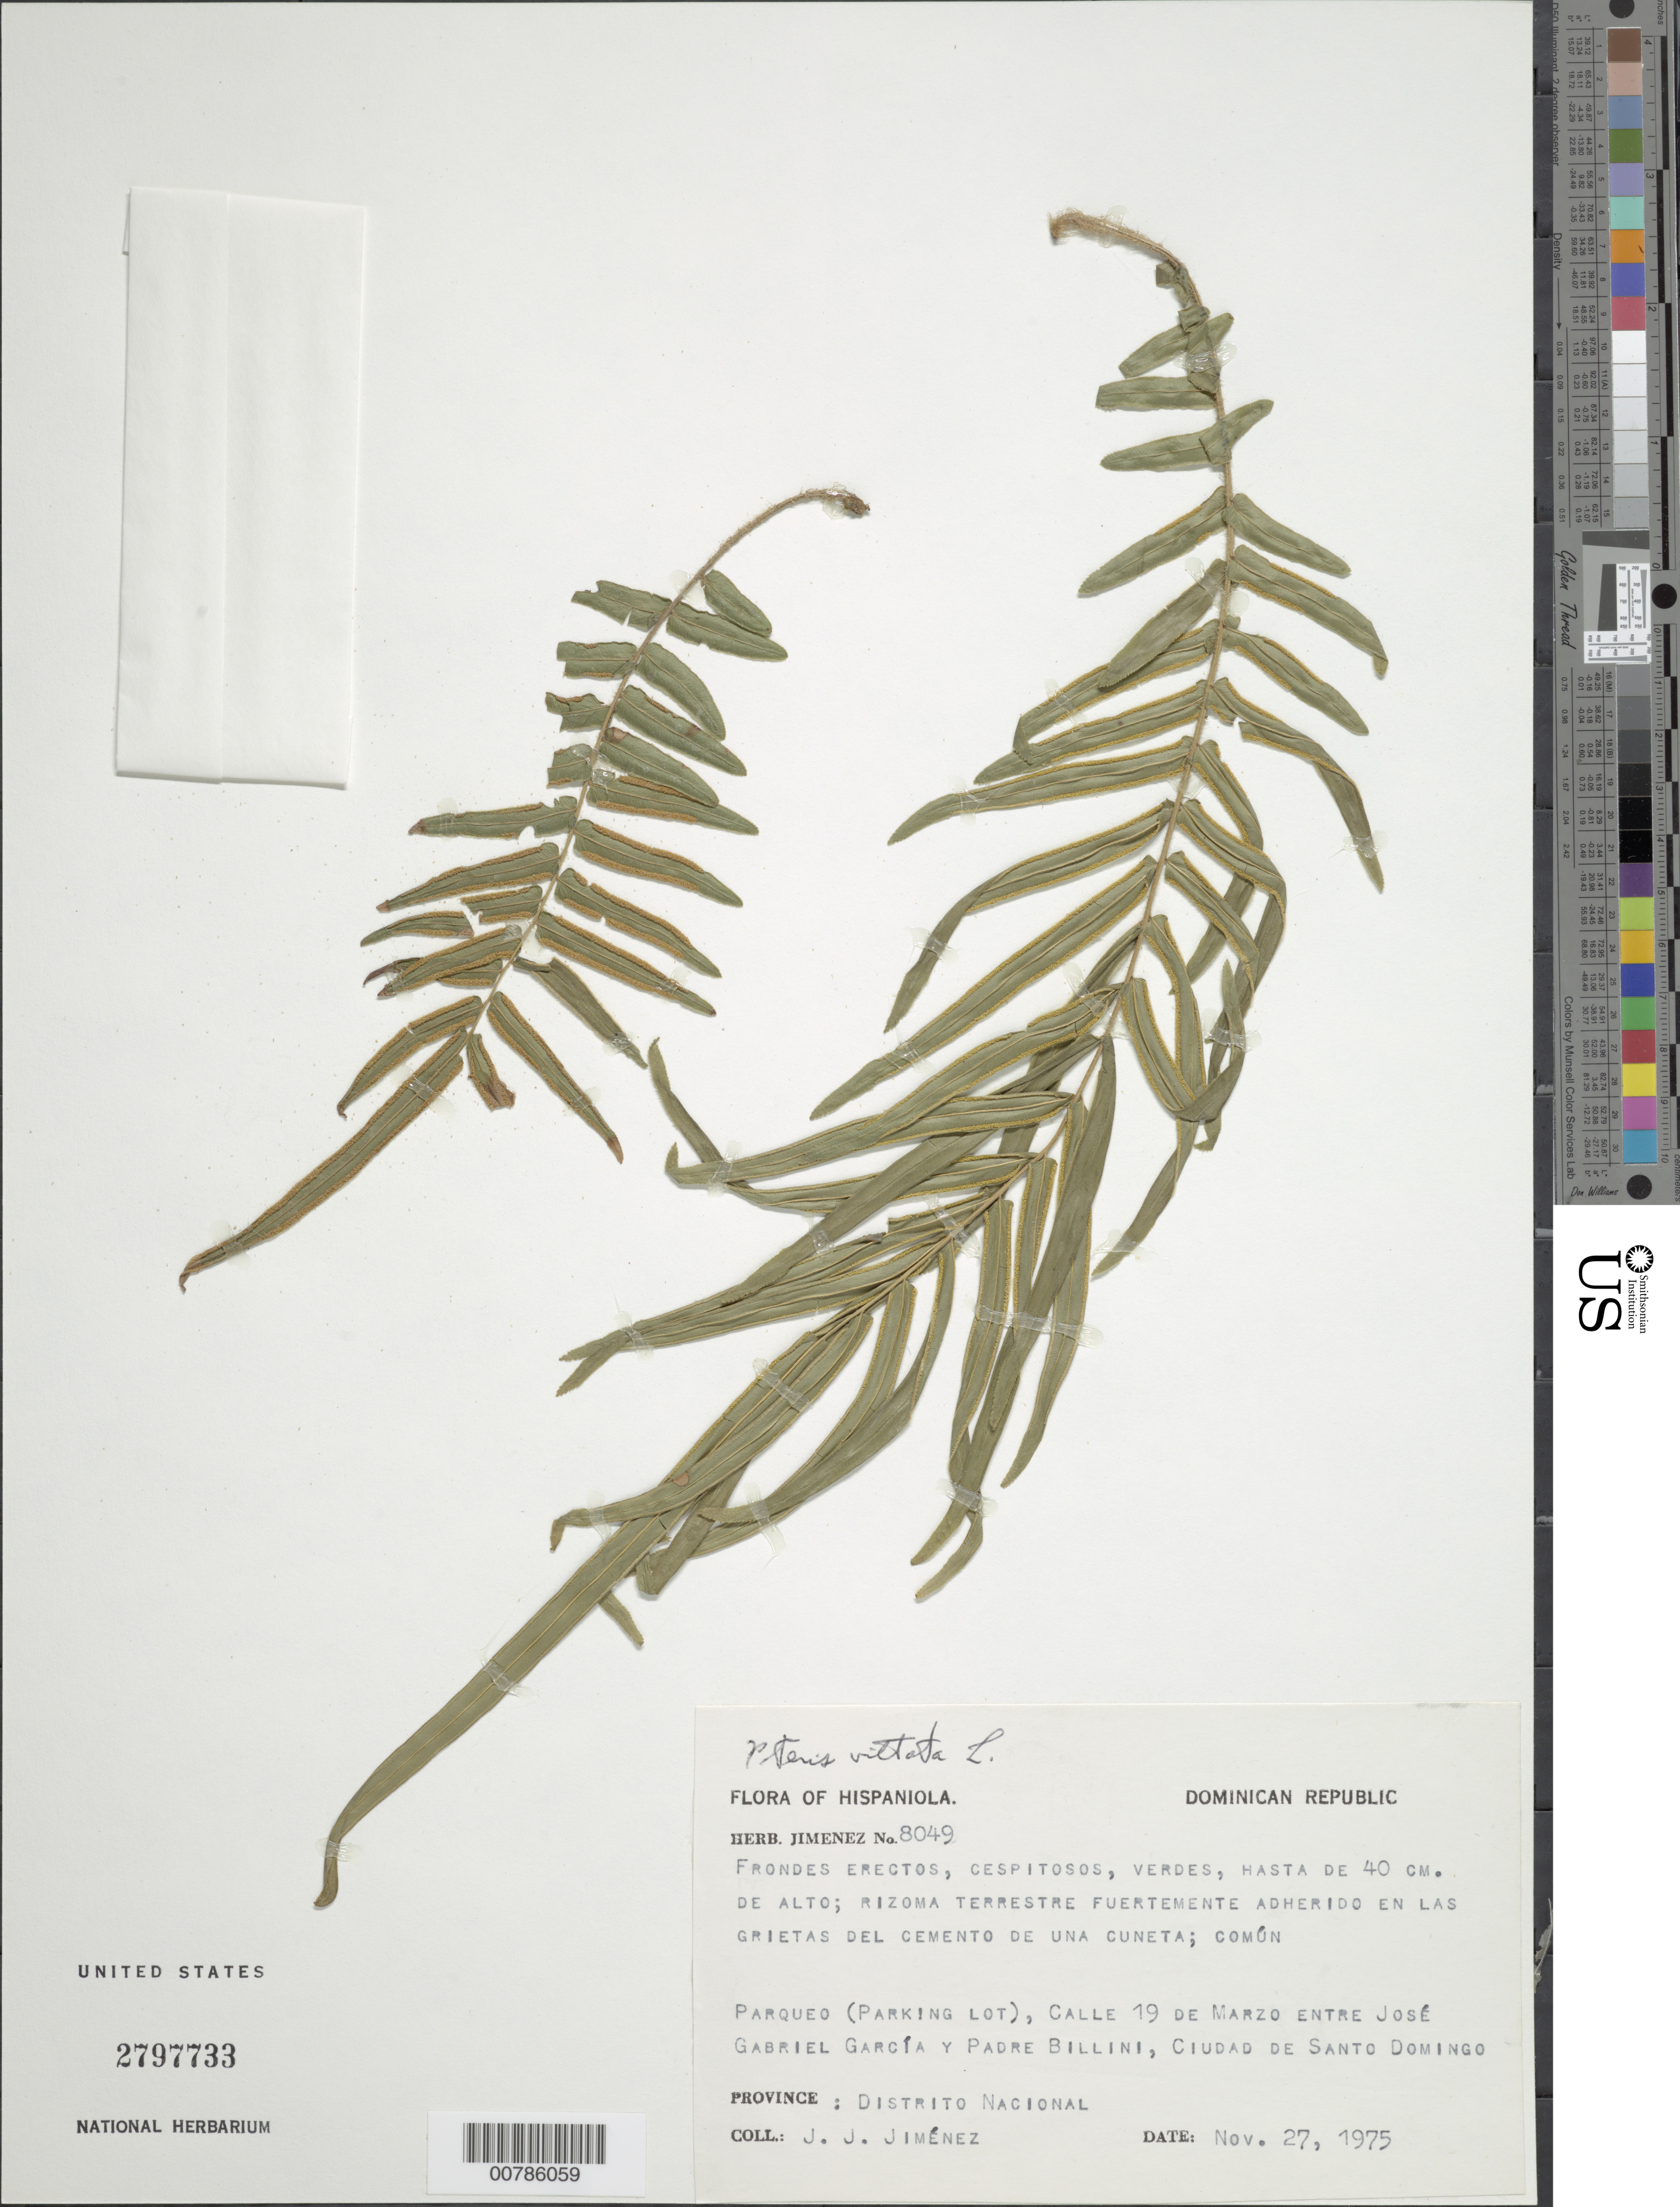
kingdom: Plantae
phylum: Tracheophyta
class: Polypodiopsida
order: Polypodiales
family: Pteridaceae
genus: Pteris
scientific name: Pteris vittata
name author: L.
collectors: J. J. Jiménez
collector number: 8049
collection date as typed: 27 Nov 1975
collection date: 1975-11-27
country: Dominican Republic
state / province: Distrito Nacional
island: Hispaniola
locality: Parqueo, Calle 19 de Marzo entre José Gabriel García y Padre Billini, Ciudad de Santo Domingo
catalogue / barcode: US 2797733